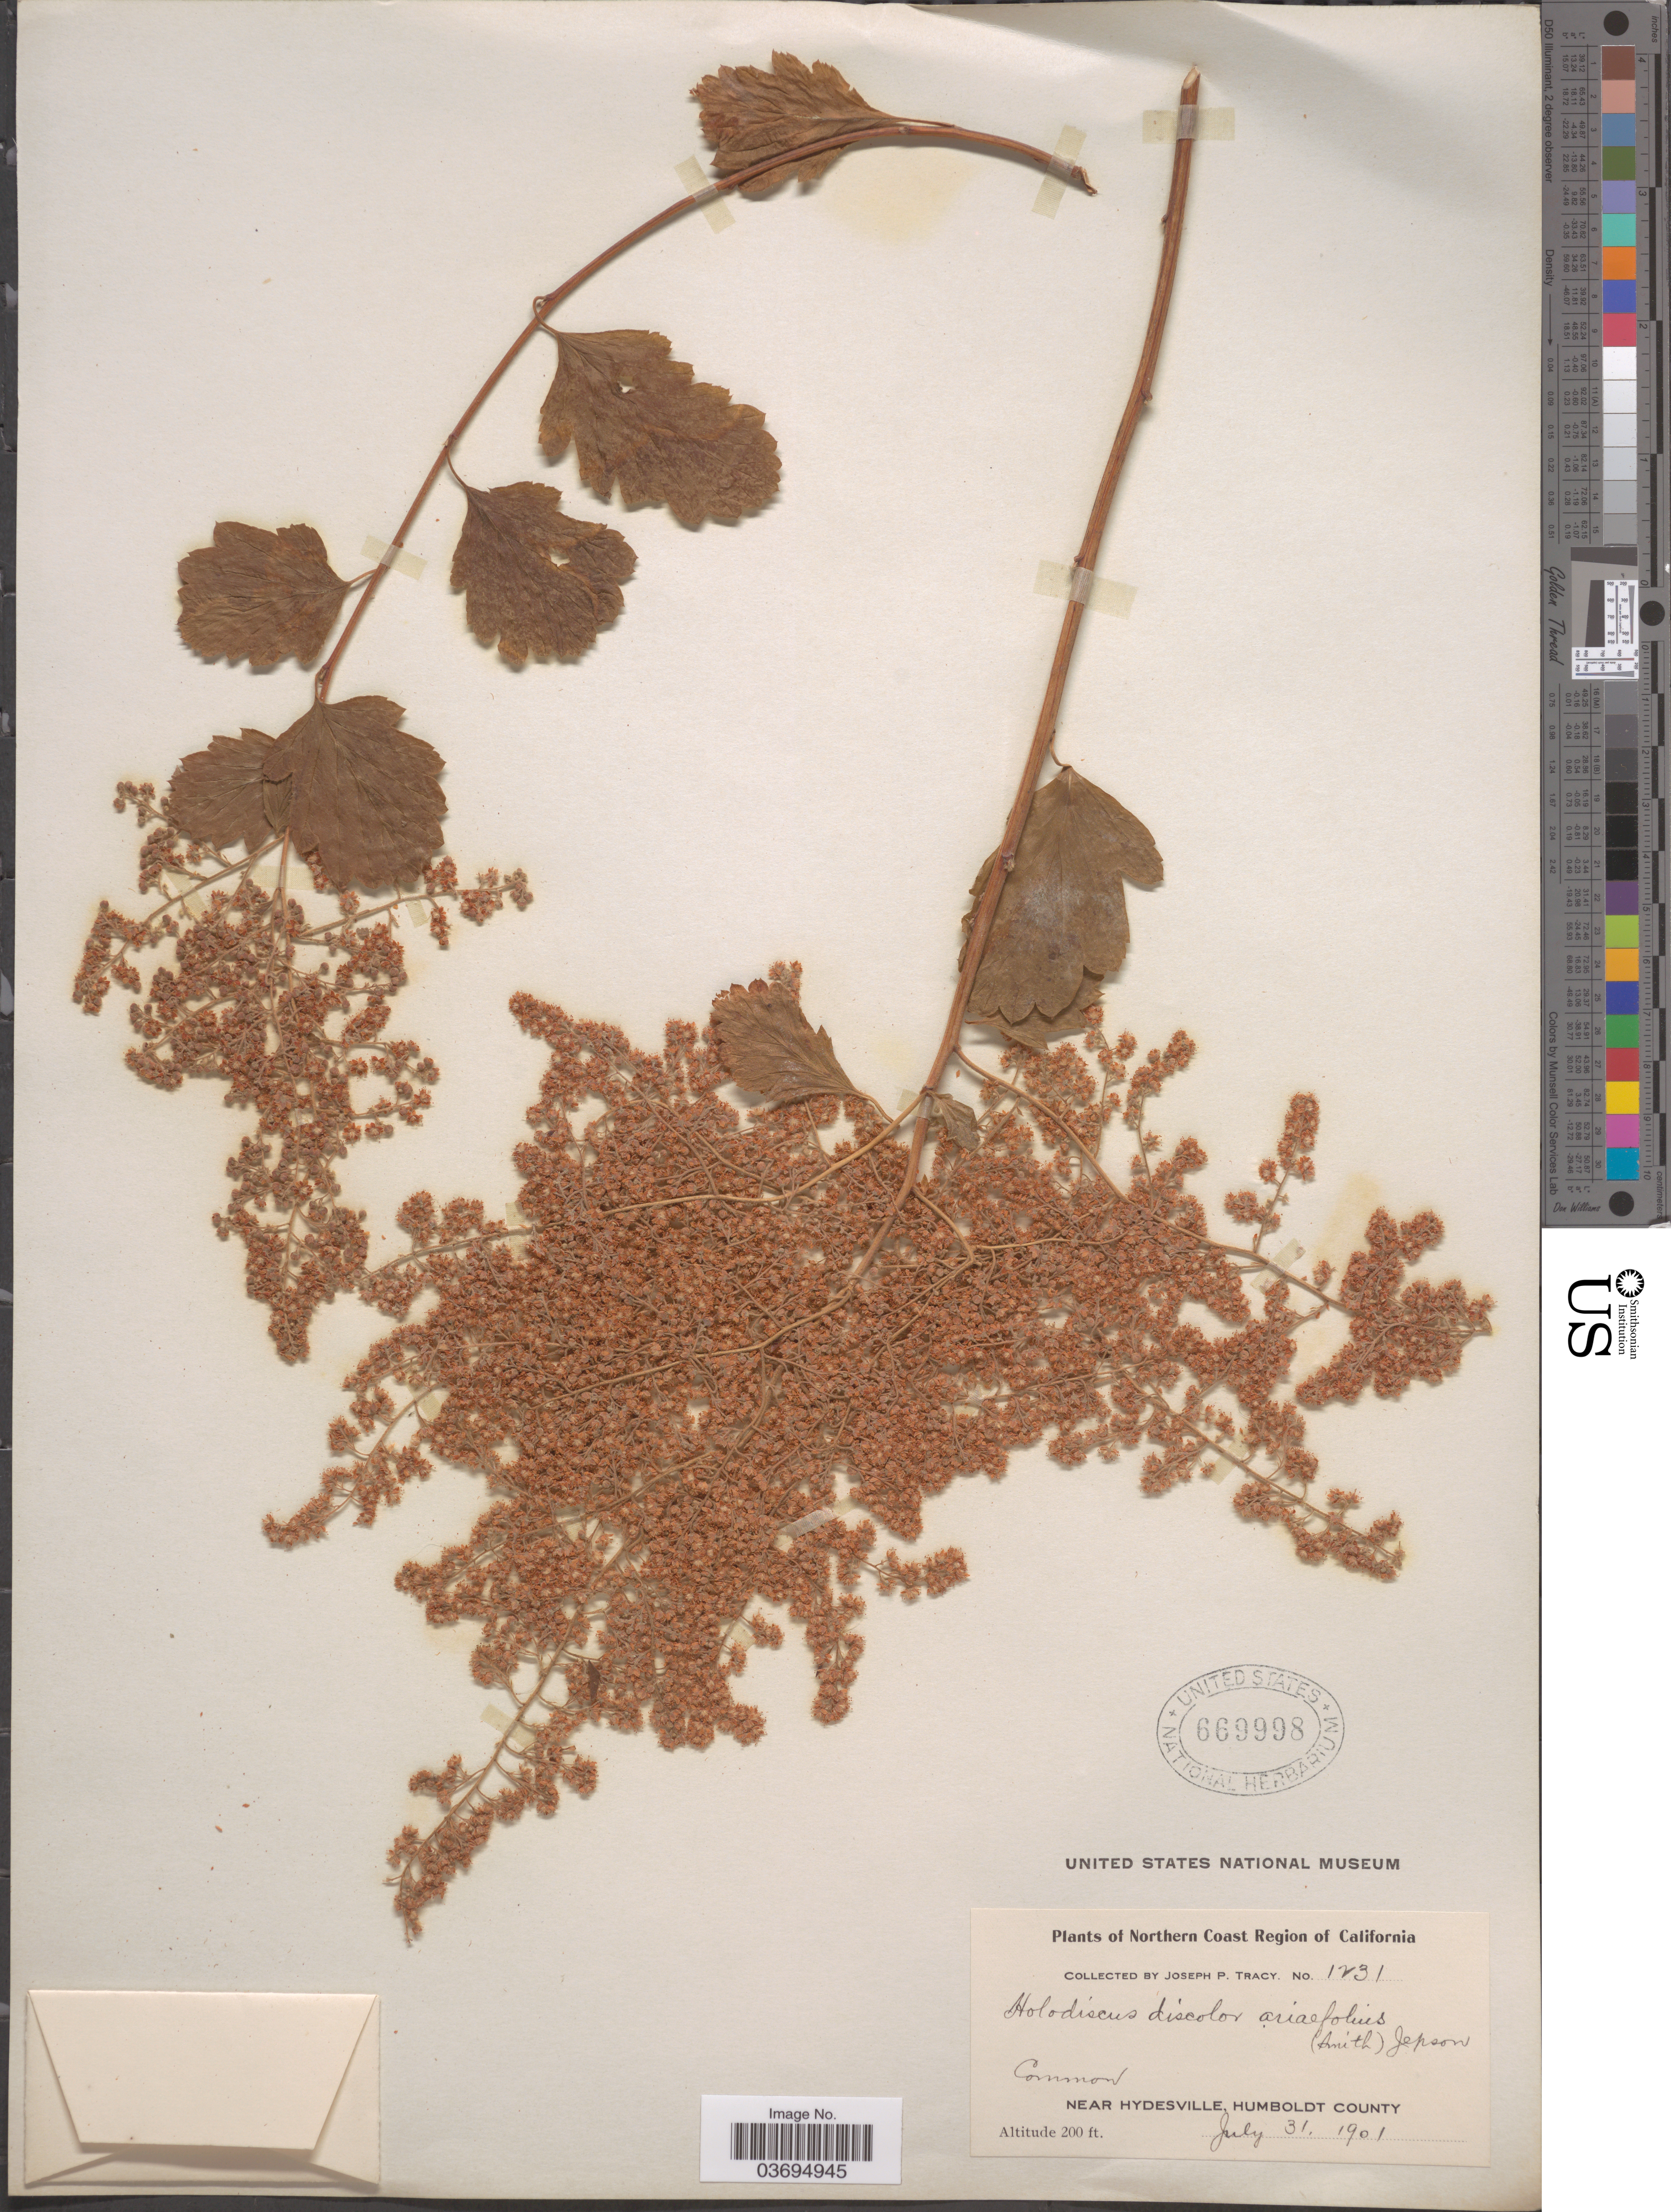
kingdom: Plantae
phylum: Tracheophyta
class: Magnoliopsida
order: Rosales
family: Rosaceae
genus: Holodiscus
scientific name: Holodiscus discolor var. discolor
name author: (Pursh) Maxim.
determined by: Strong, Mark T., (BOT), Smithsonian Institution - National Museum of Natural History (UNITED STATES)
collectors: J. Tracy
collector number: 1231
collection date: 1901-07-31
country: United States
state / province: California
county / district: Humboldt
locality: Northern Coast Region of California. Near Hydesville, Humboldt County.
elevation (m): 61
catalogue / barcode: US 669998